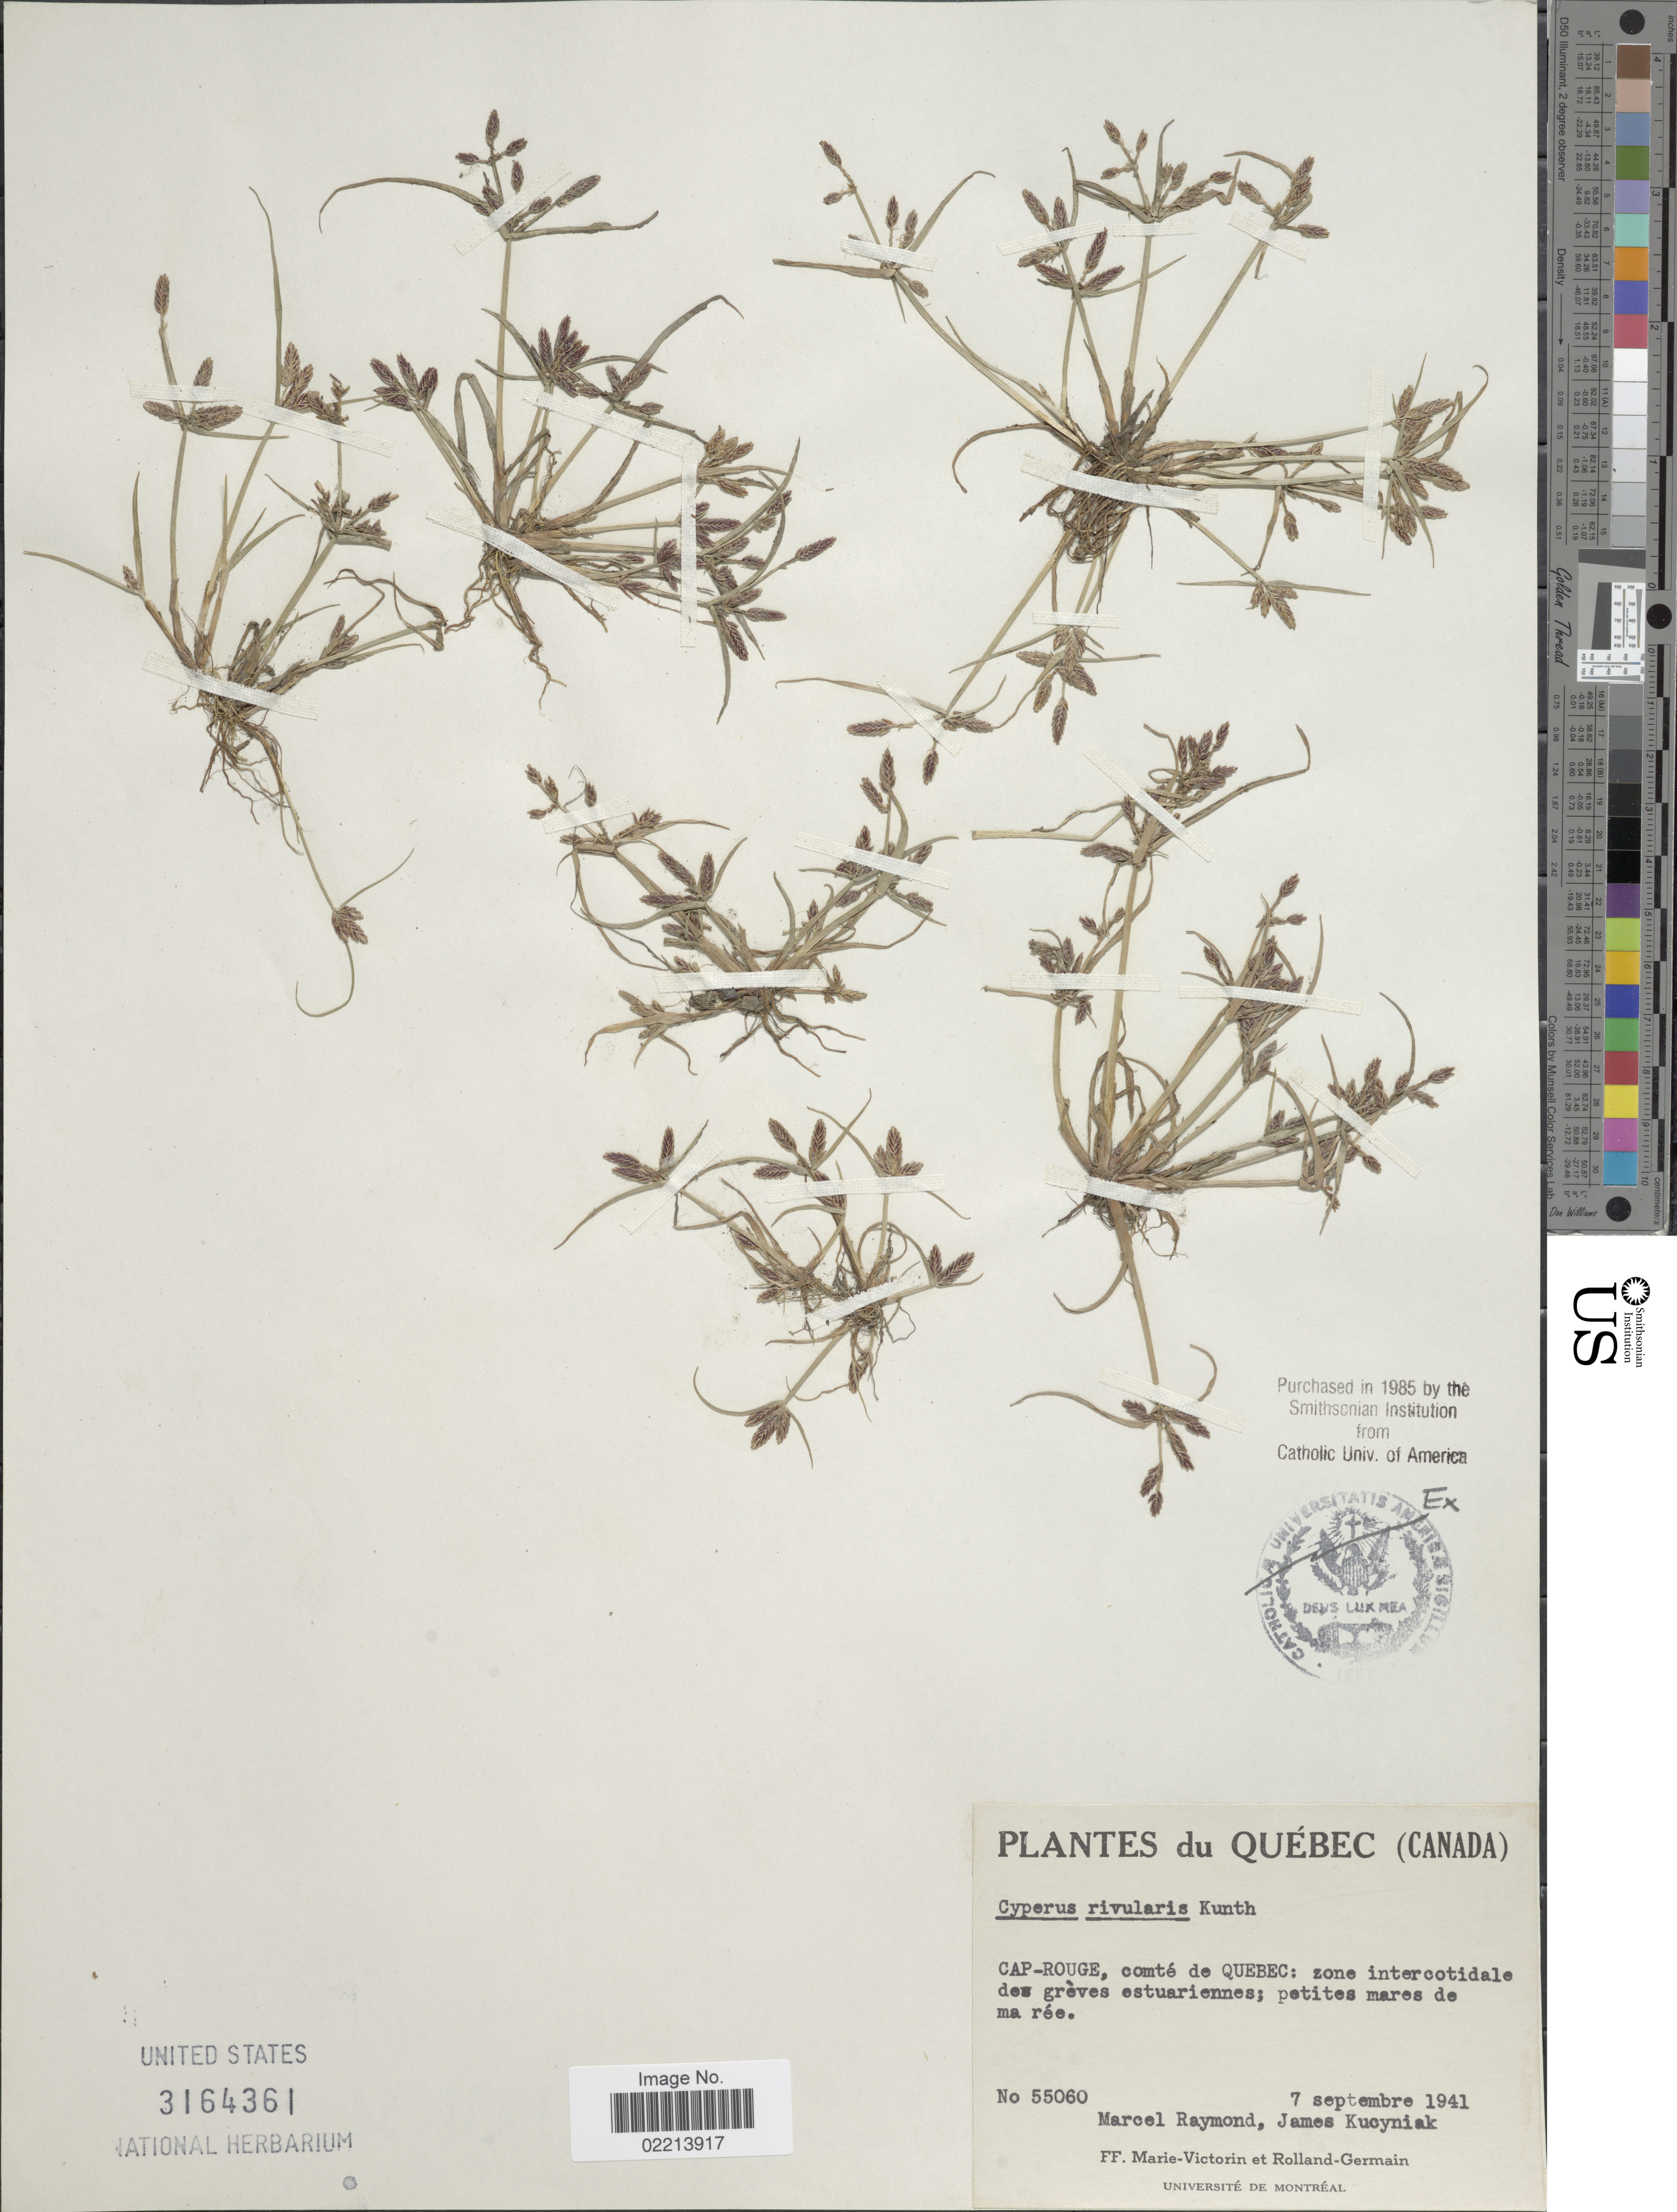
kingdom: Plantae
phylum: Tracheophyta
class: Liliopsida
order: Poales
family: Cyperaceae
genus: Cyperus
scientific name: Cyperus bipartitus Torr.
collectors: F. Marie-Victorin & Rolland-Germain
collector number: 55060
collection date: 1941-09-07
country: Canada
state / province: Quebec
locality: Cap-Rouge, comté de Quebec: zone intercotidale de greves estuariennes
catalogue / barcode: US 3164361